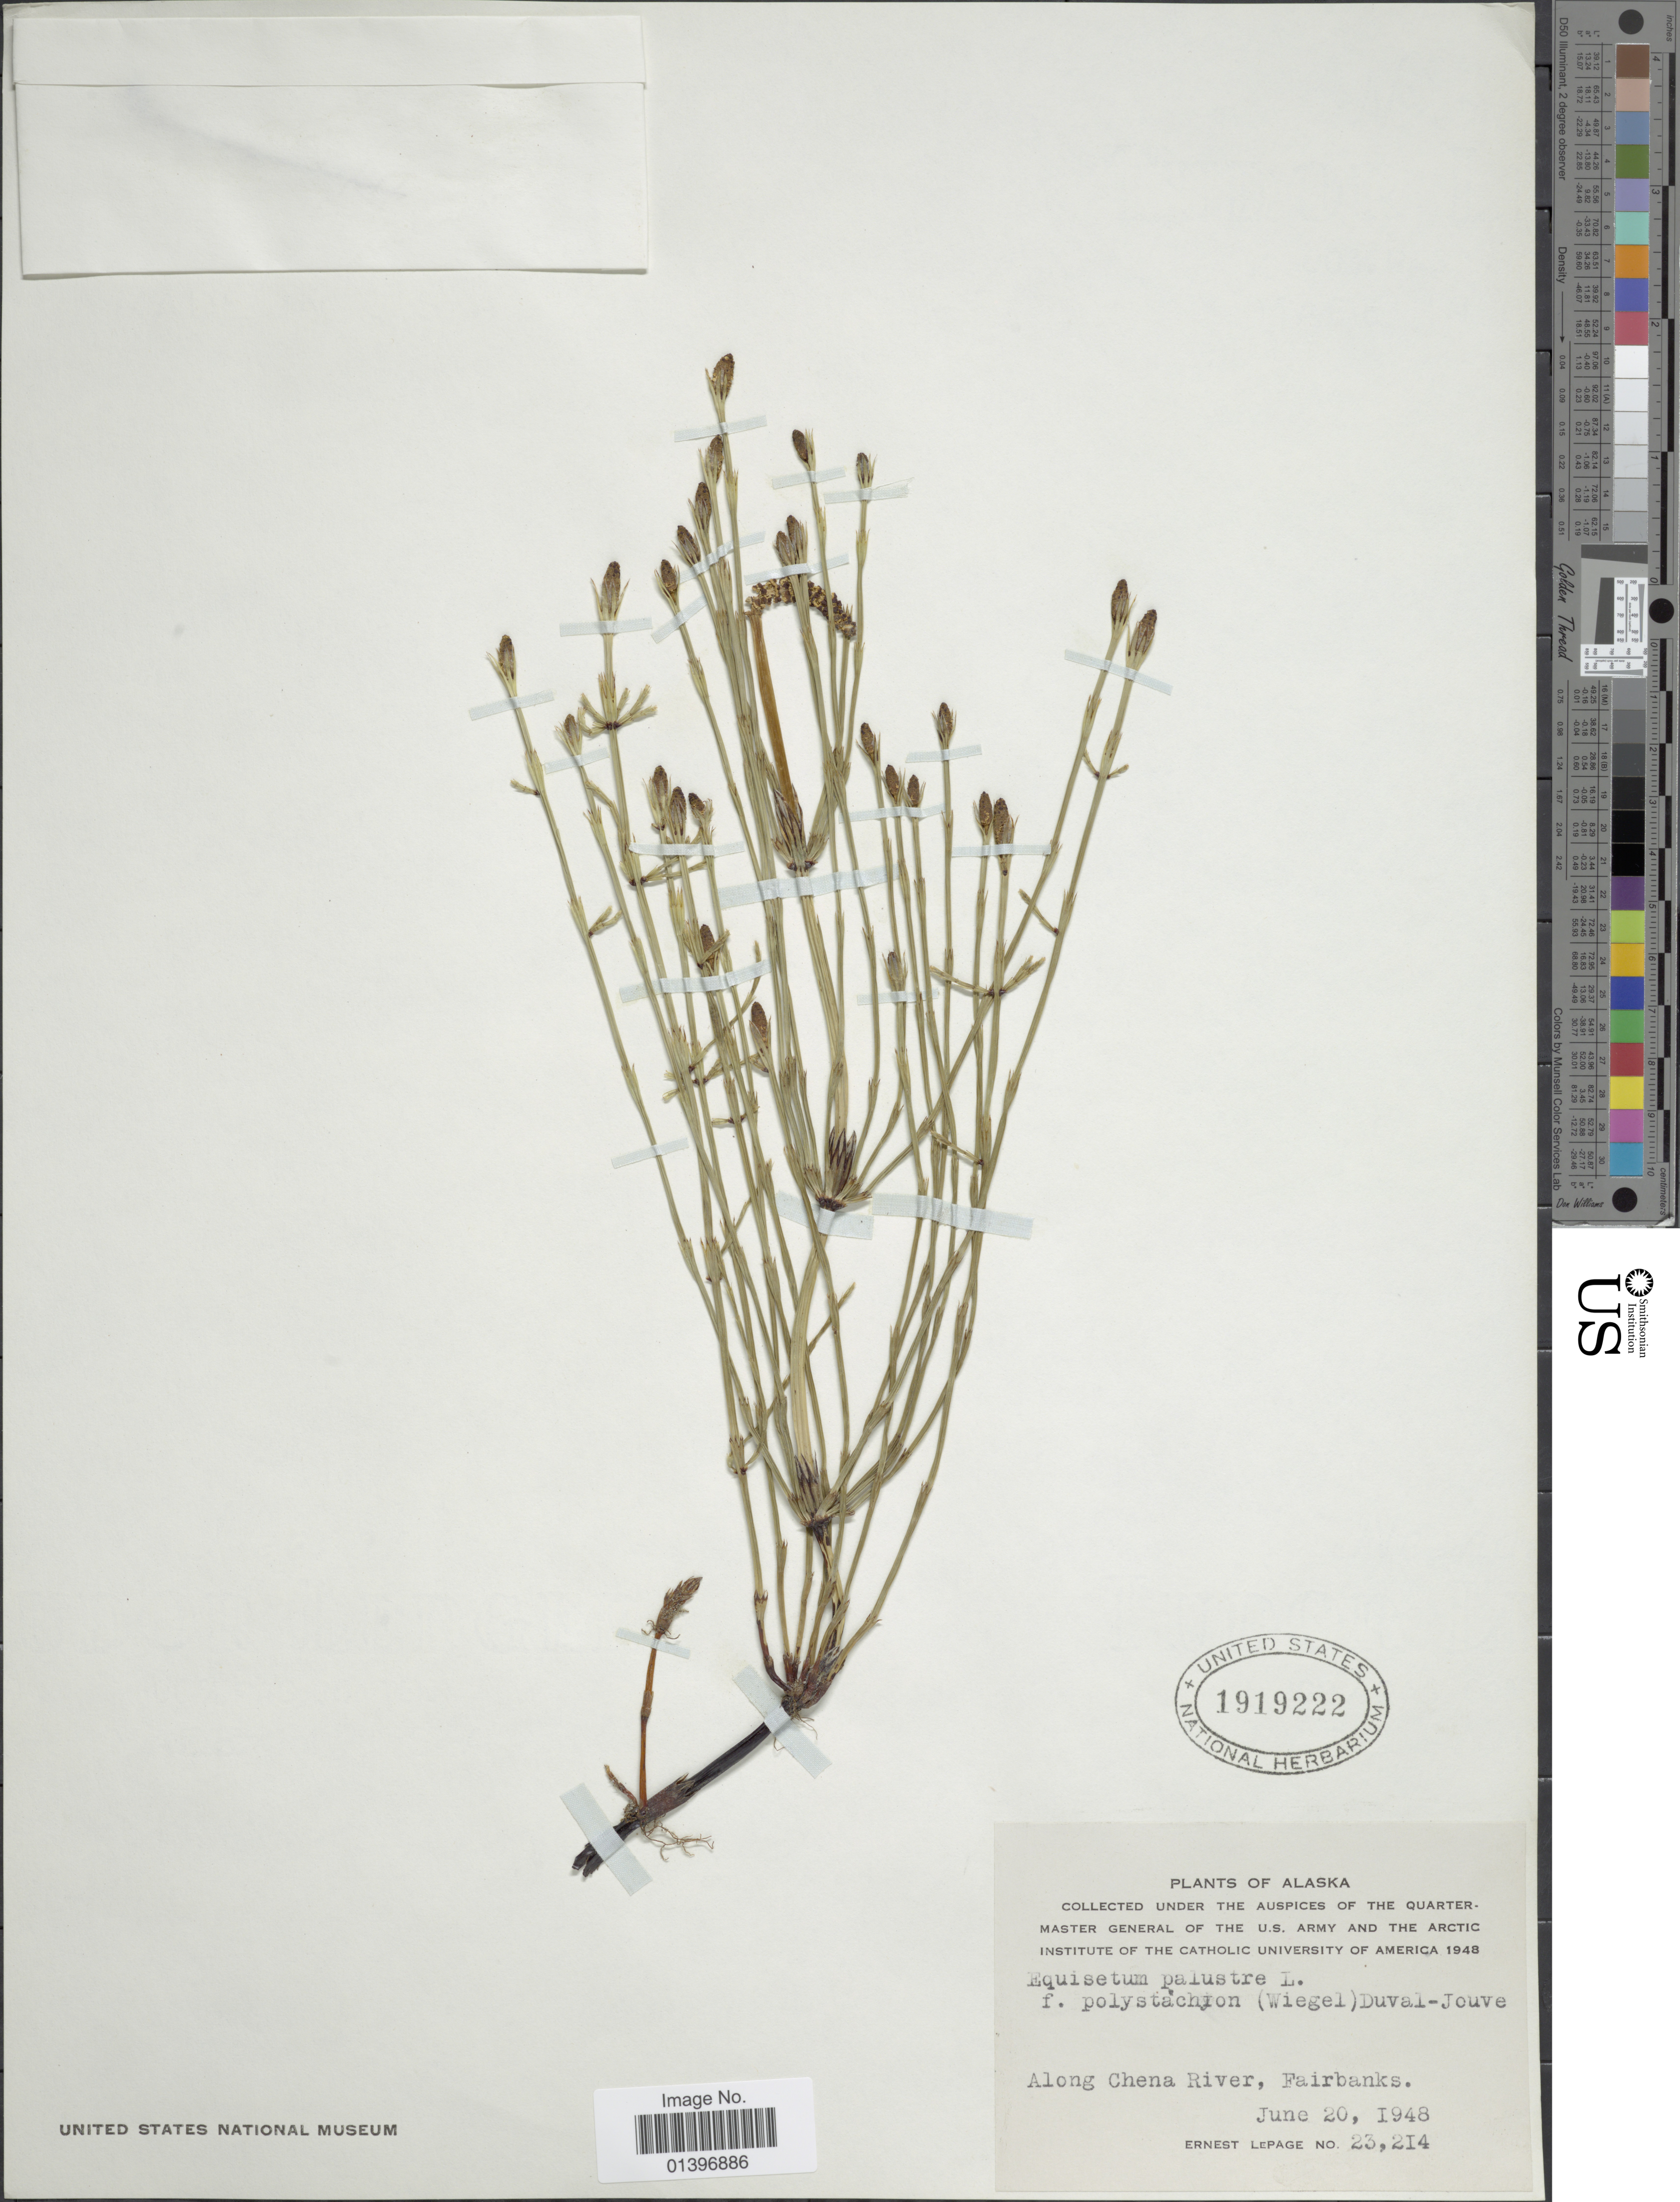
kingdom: Plantae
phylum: Tracheophyta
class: Polypodiopsida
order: Equisetales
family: Equisetaceae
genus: Equisetum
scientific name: Equisetum palustre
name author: L.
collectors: E. Lepage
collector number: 23214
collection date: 1948-06-20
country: United States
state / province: Alaska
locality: Along Chena River, Fairbanks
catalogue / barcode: US 1919222